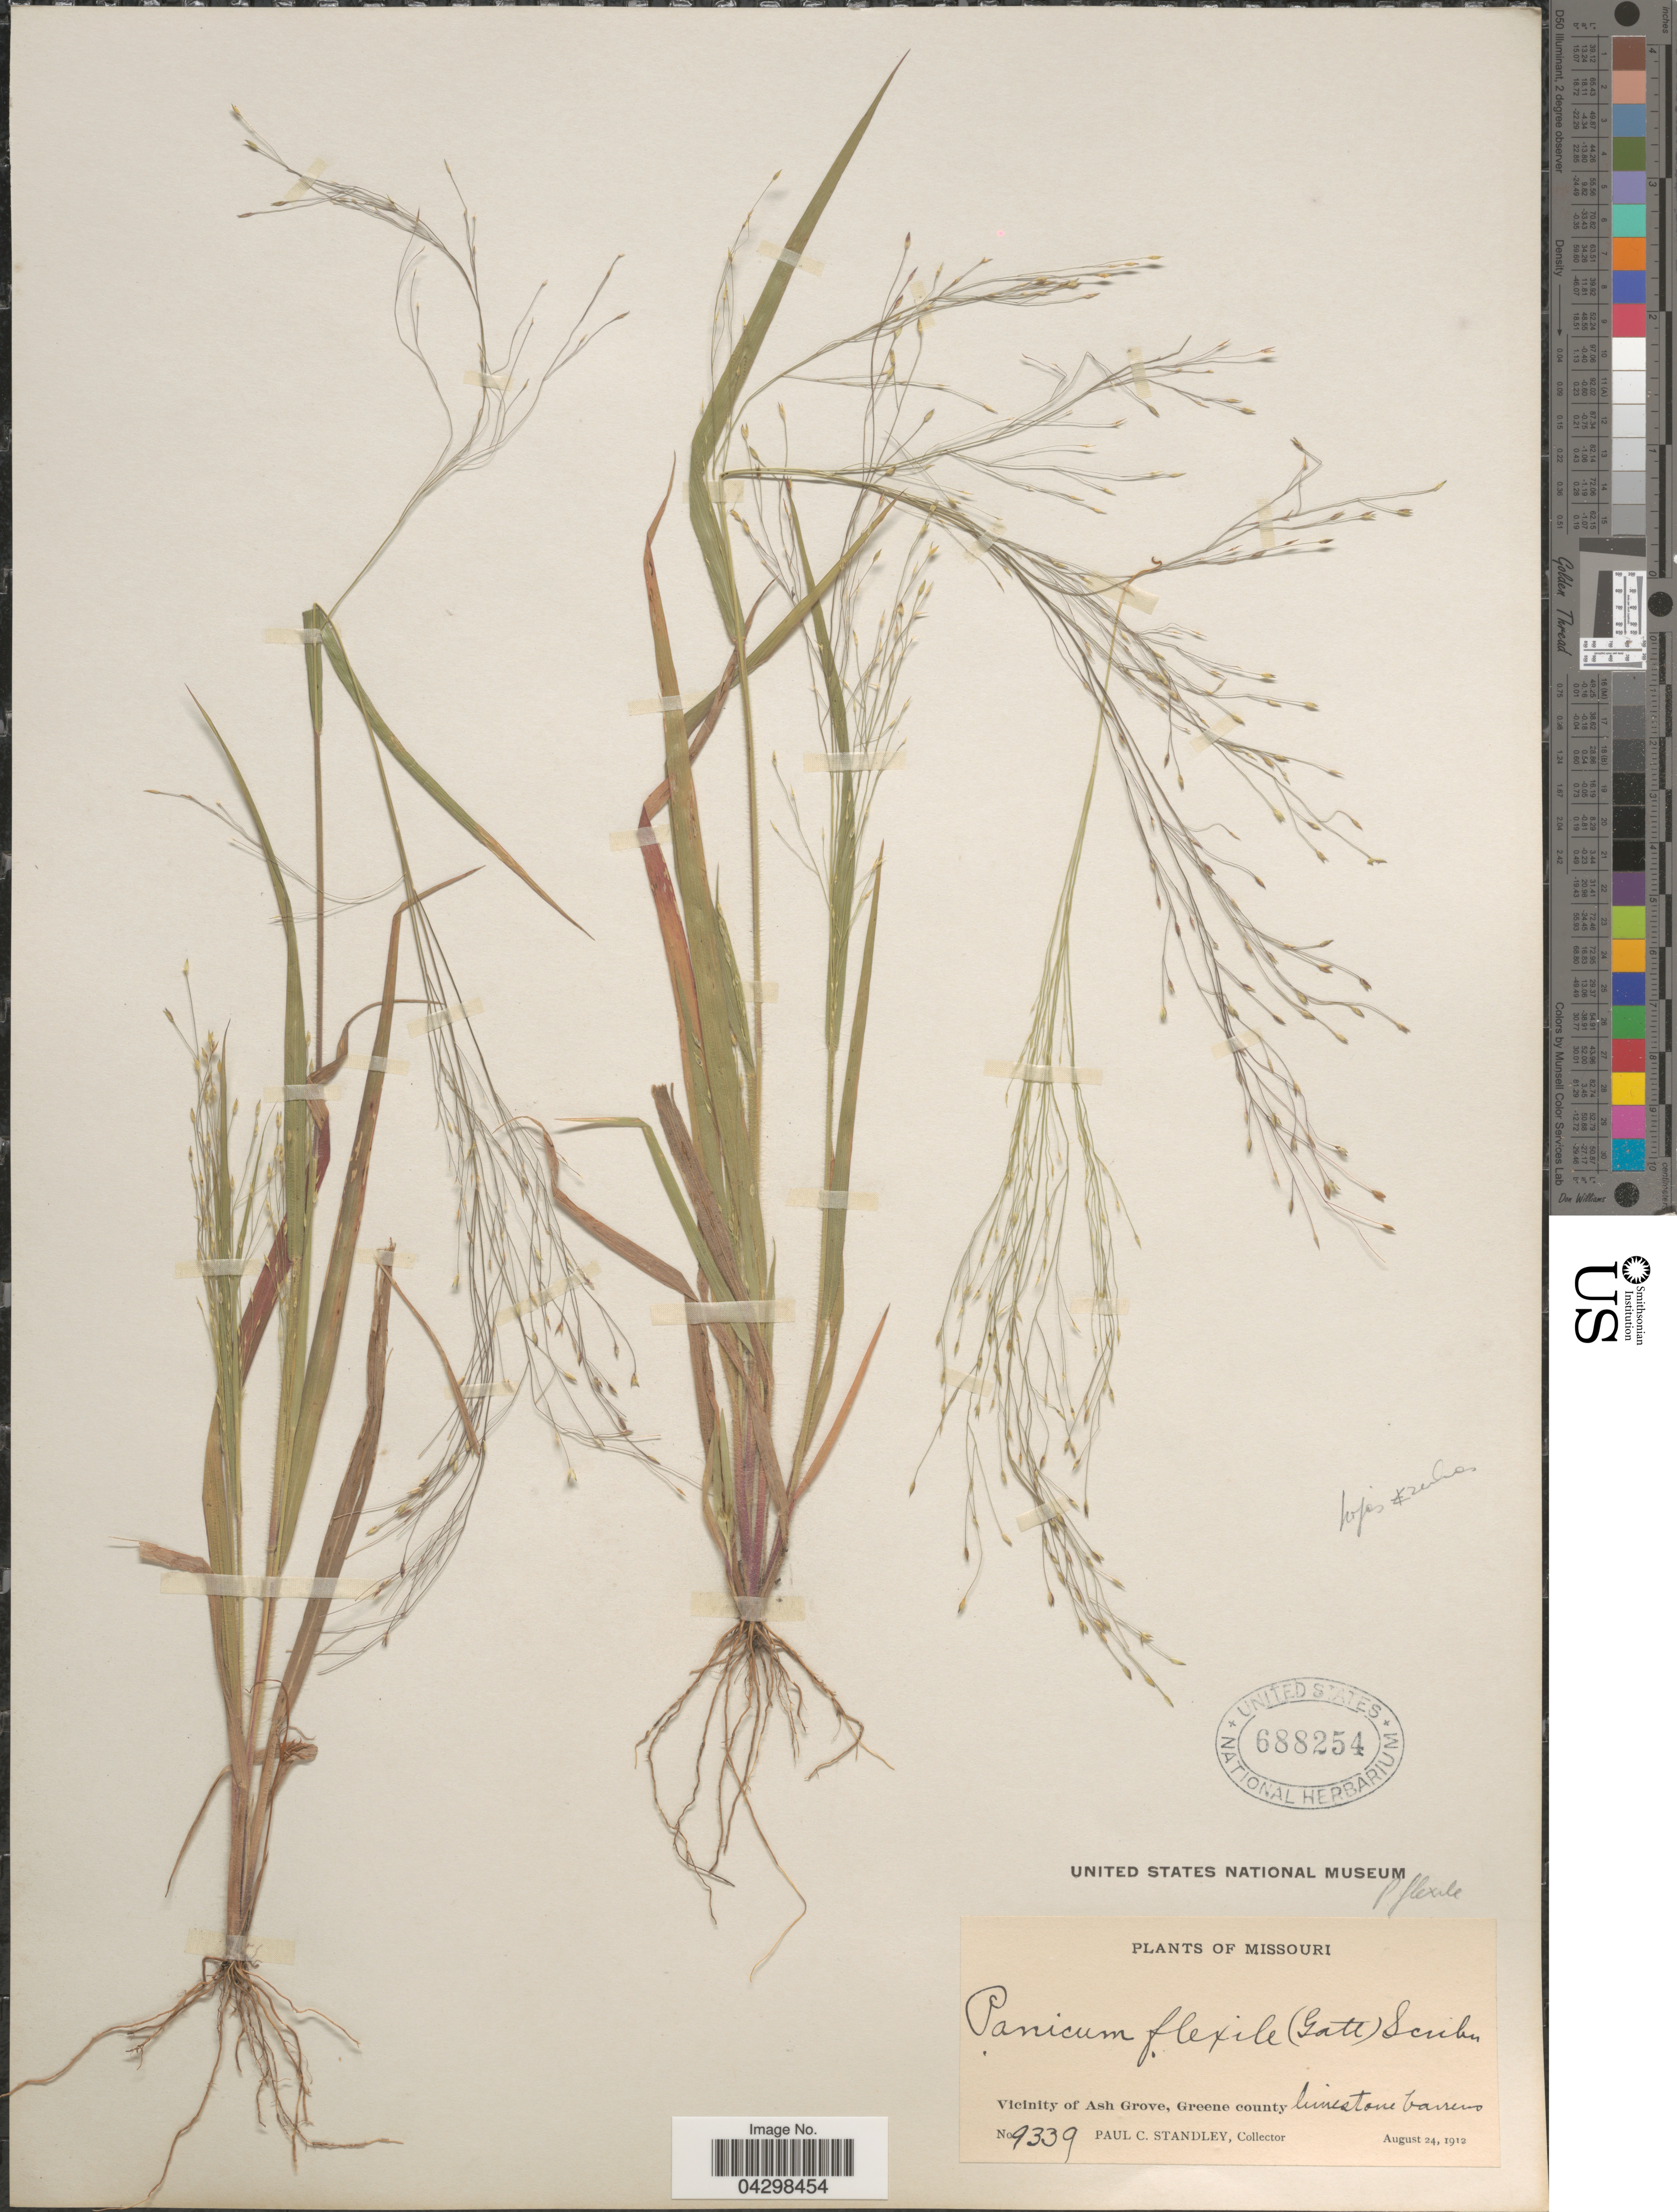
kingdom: Plantae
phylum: Tracheophyta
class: Liliopsida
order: Poales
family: Poaceae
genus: Panicum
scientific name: Panicum flexile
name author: (Gatt.) Scribn.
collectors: P. C. Standley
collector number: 9339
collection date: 1912-08-24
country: United States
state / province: Missouri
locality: Vicinity of Ash Grove, Greene county. Limestone barrens.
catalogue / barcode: US 688254